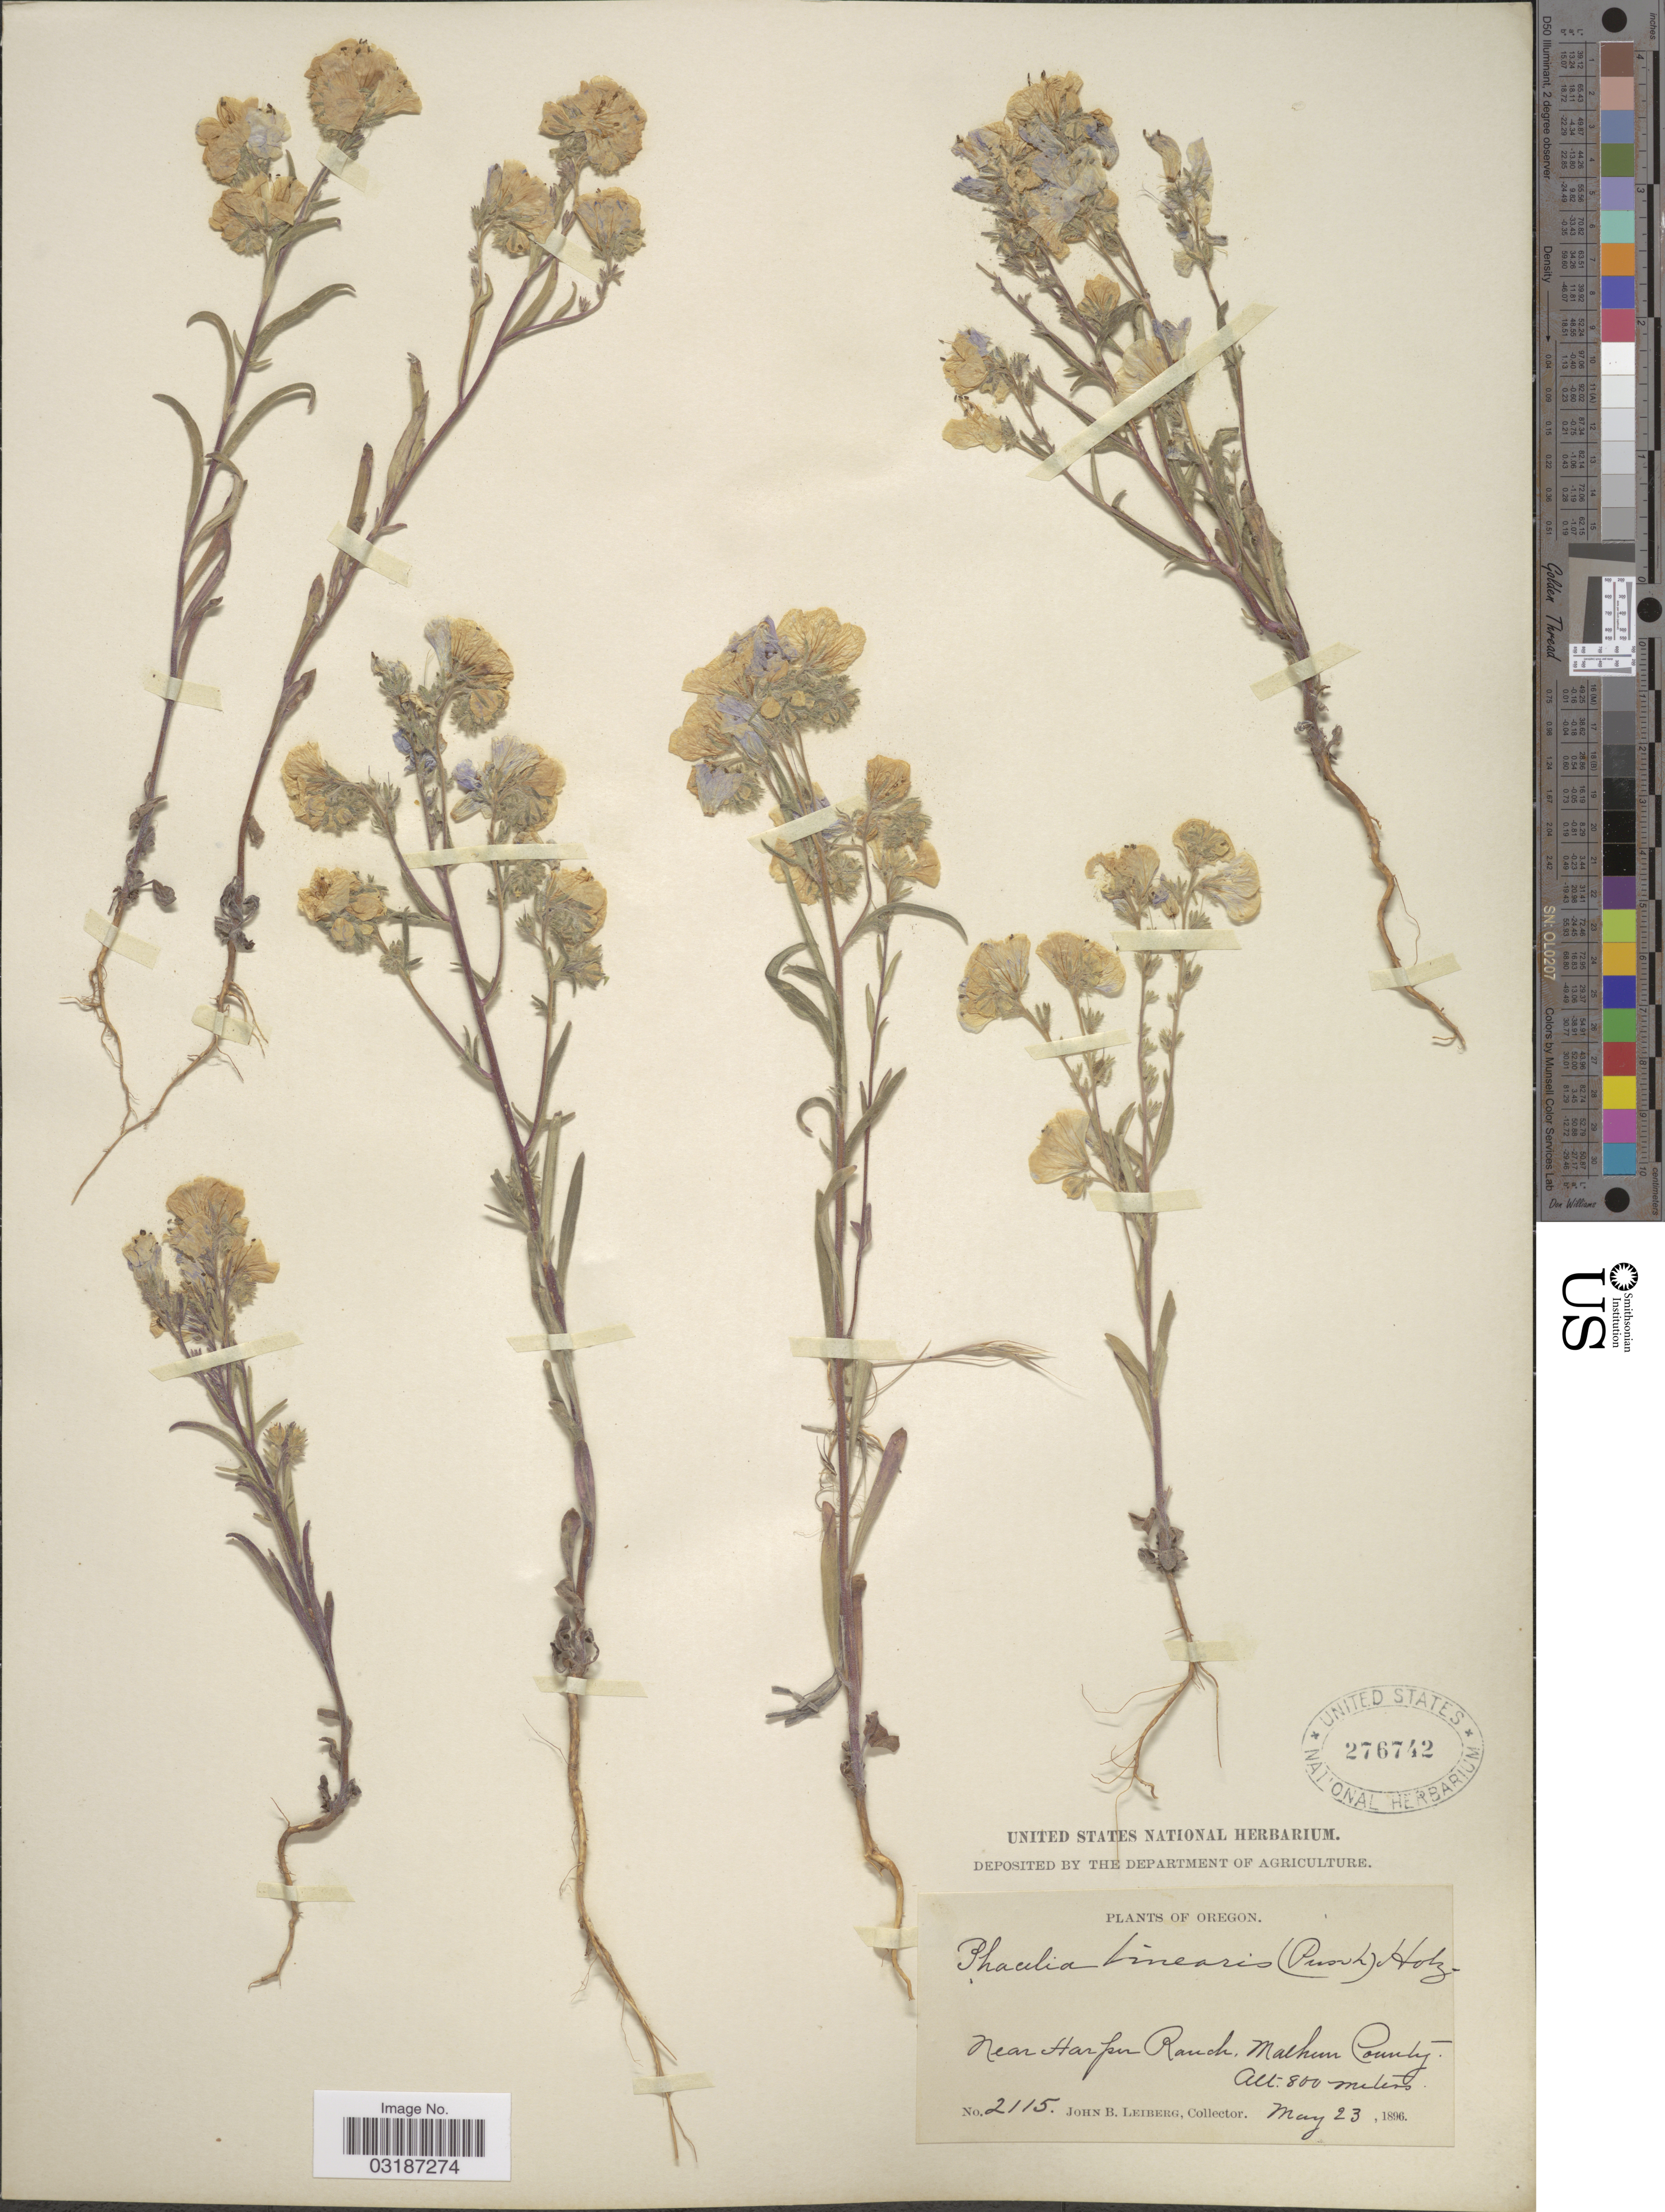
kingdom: Plantae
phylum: Tracheophyta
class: Magnoliopsida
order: Boraginales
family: Hydrophyllaceae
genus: Phacelia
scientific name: Phacelia linearis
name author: (Pursh) Holz.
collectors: J. B. Leiberg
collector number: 2115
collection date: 1896-05-23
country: United States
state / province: Oregon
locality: Near Harper Ranch, Malhun County.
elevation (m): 800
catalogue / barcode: US 276742